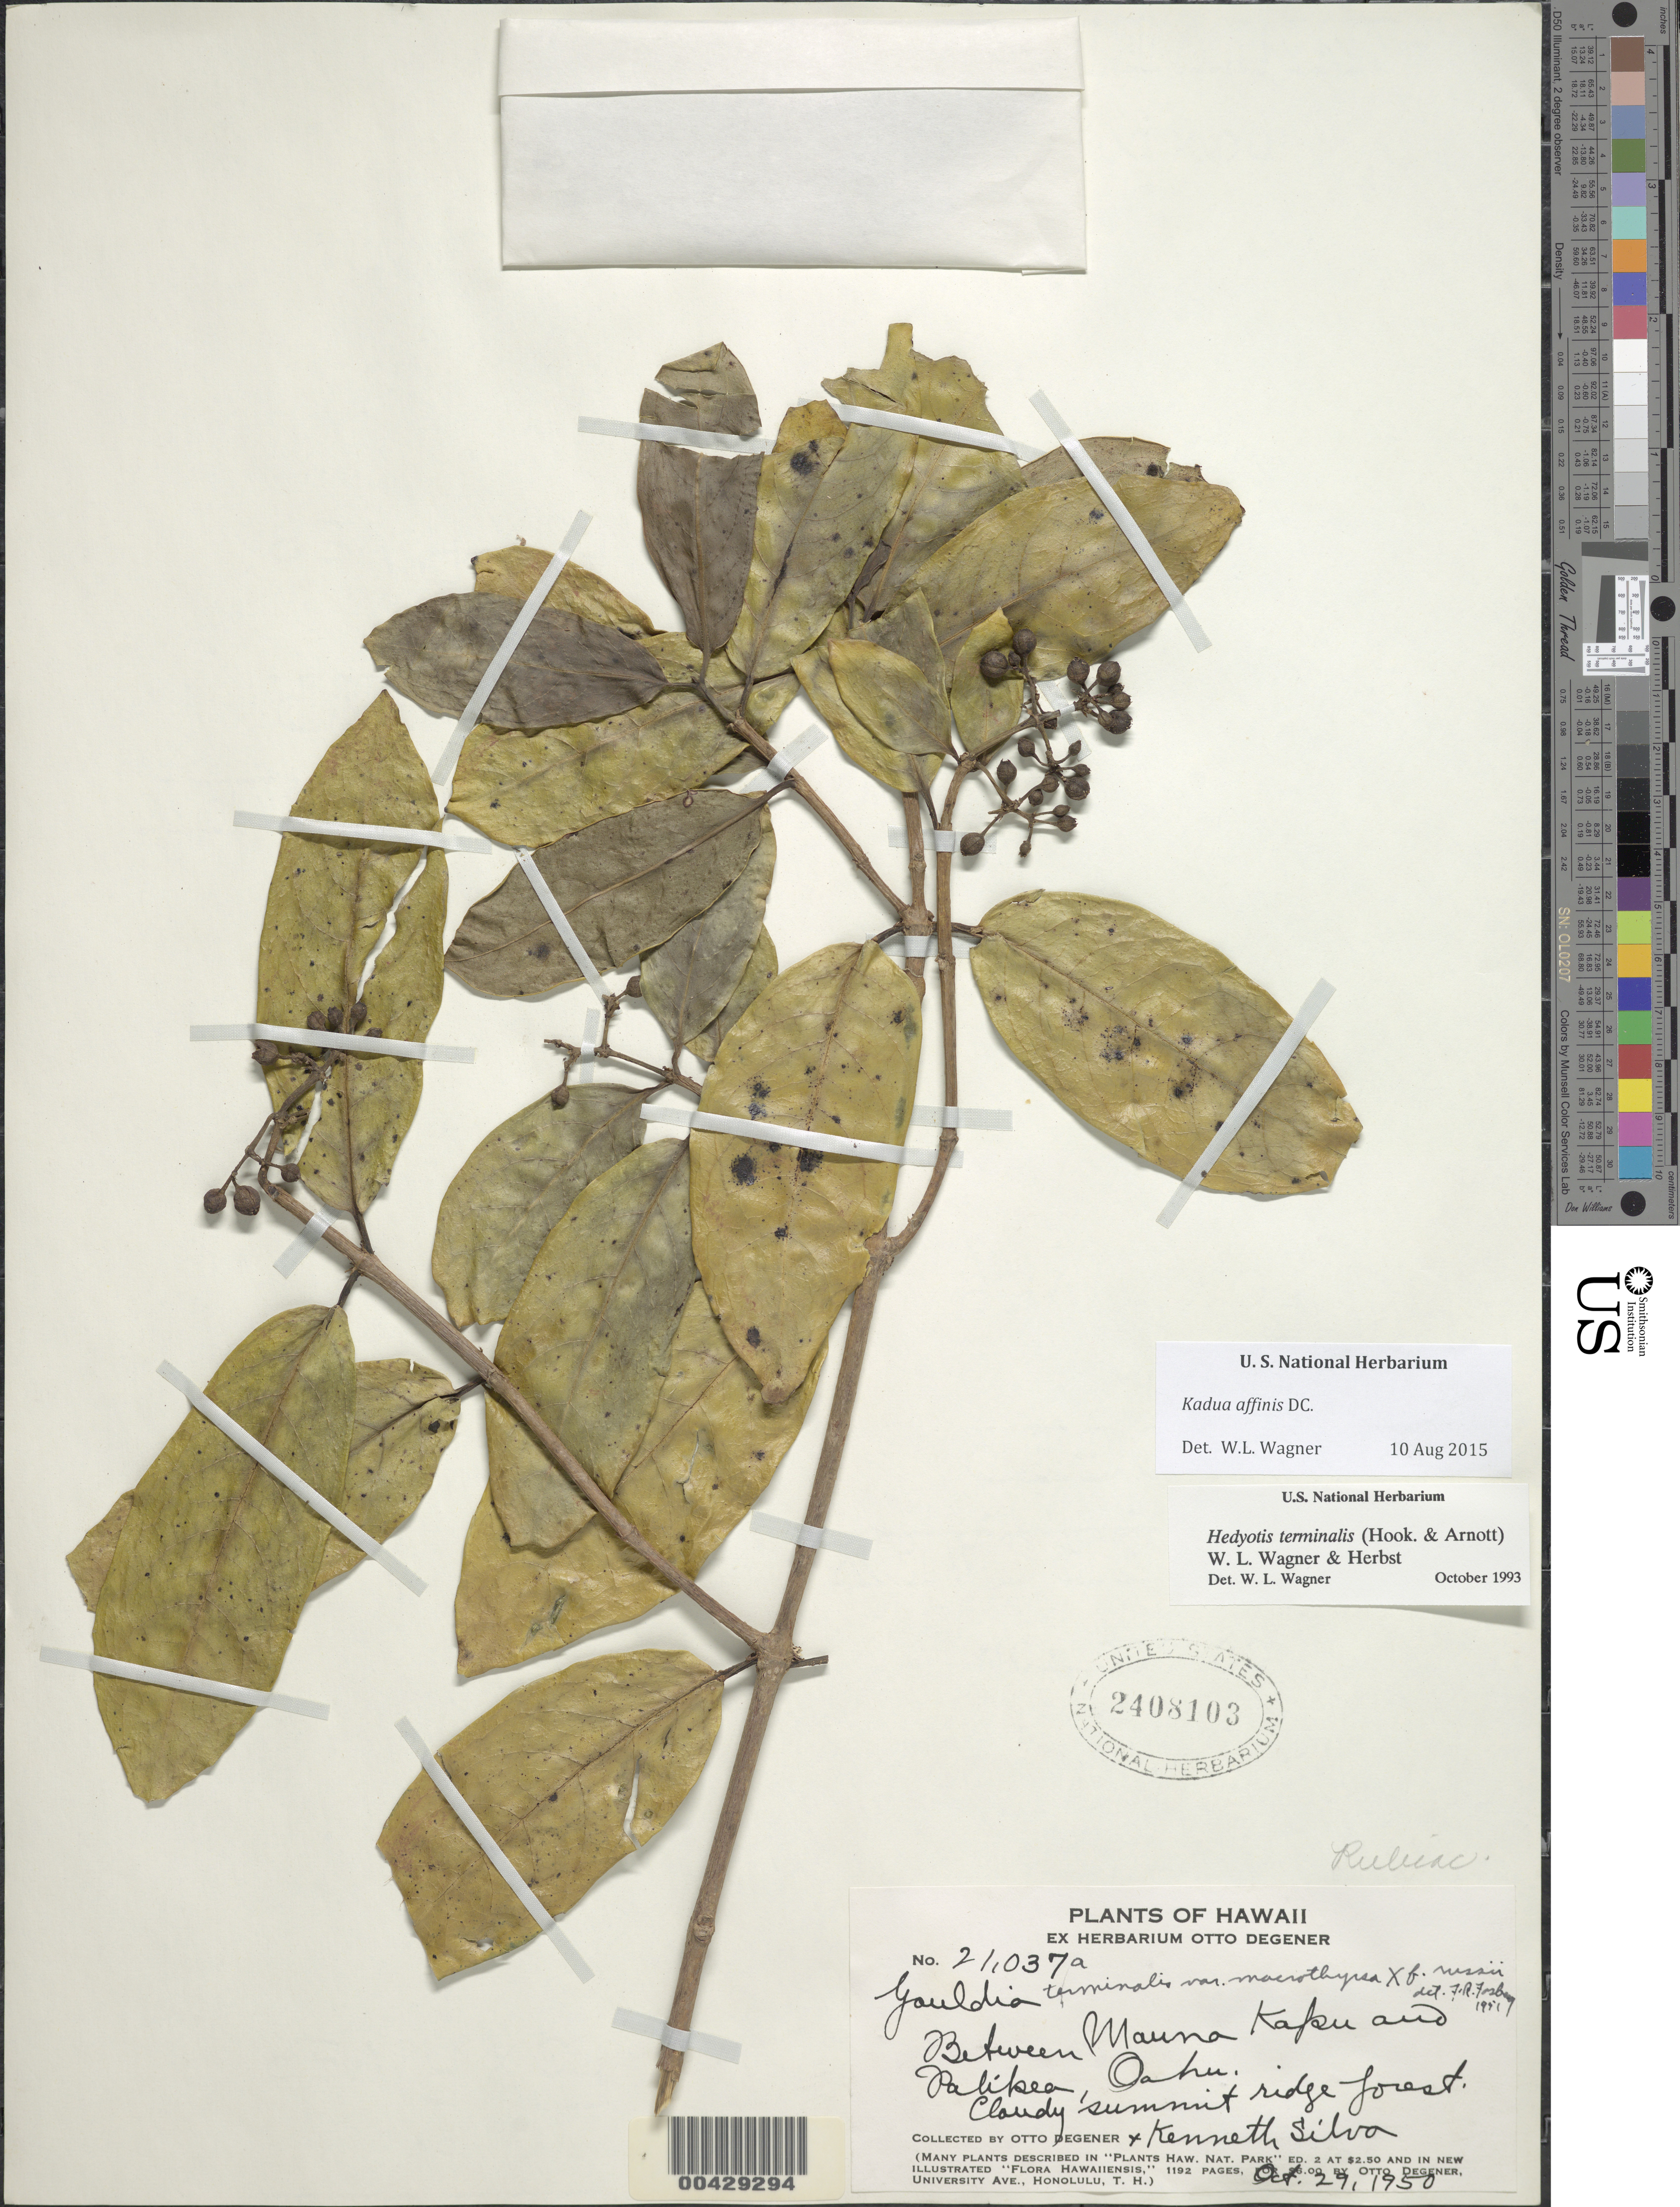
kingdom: Plantae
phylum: Tracheophyta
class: Magnoliopsida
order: Gentianales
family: Rubiaceae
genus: Kadua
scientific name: Kadua affinis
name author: DC.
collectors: O. Degener & K. Silva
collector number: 21037a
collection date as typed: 29 Oct 1950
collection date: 1950-10-29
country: United States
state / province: Hawaii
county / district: Honolulu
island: Oahu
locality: Between Mauna Kapu and Palikea.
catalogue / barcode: US 2408103